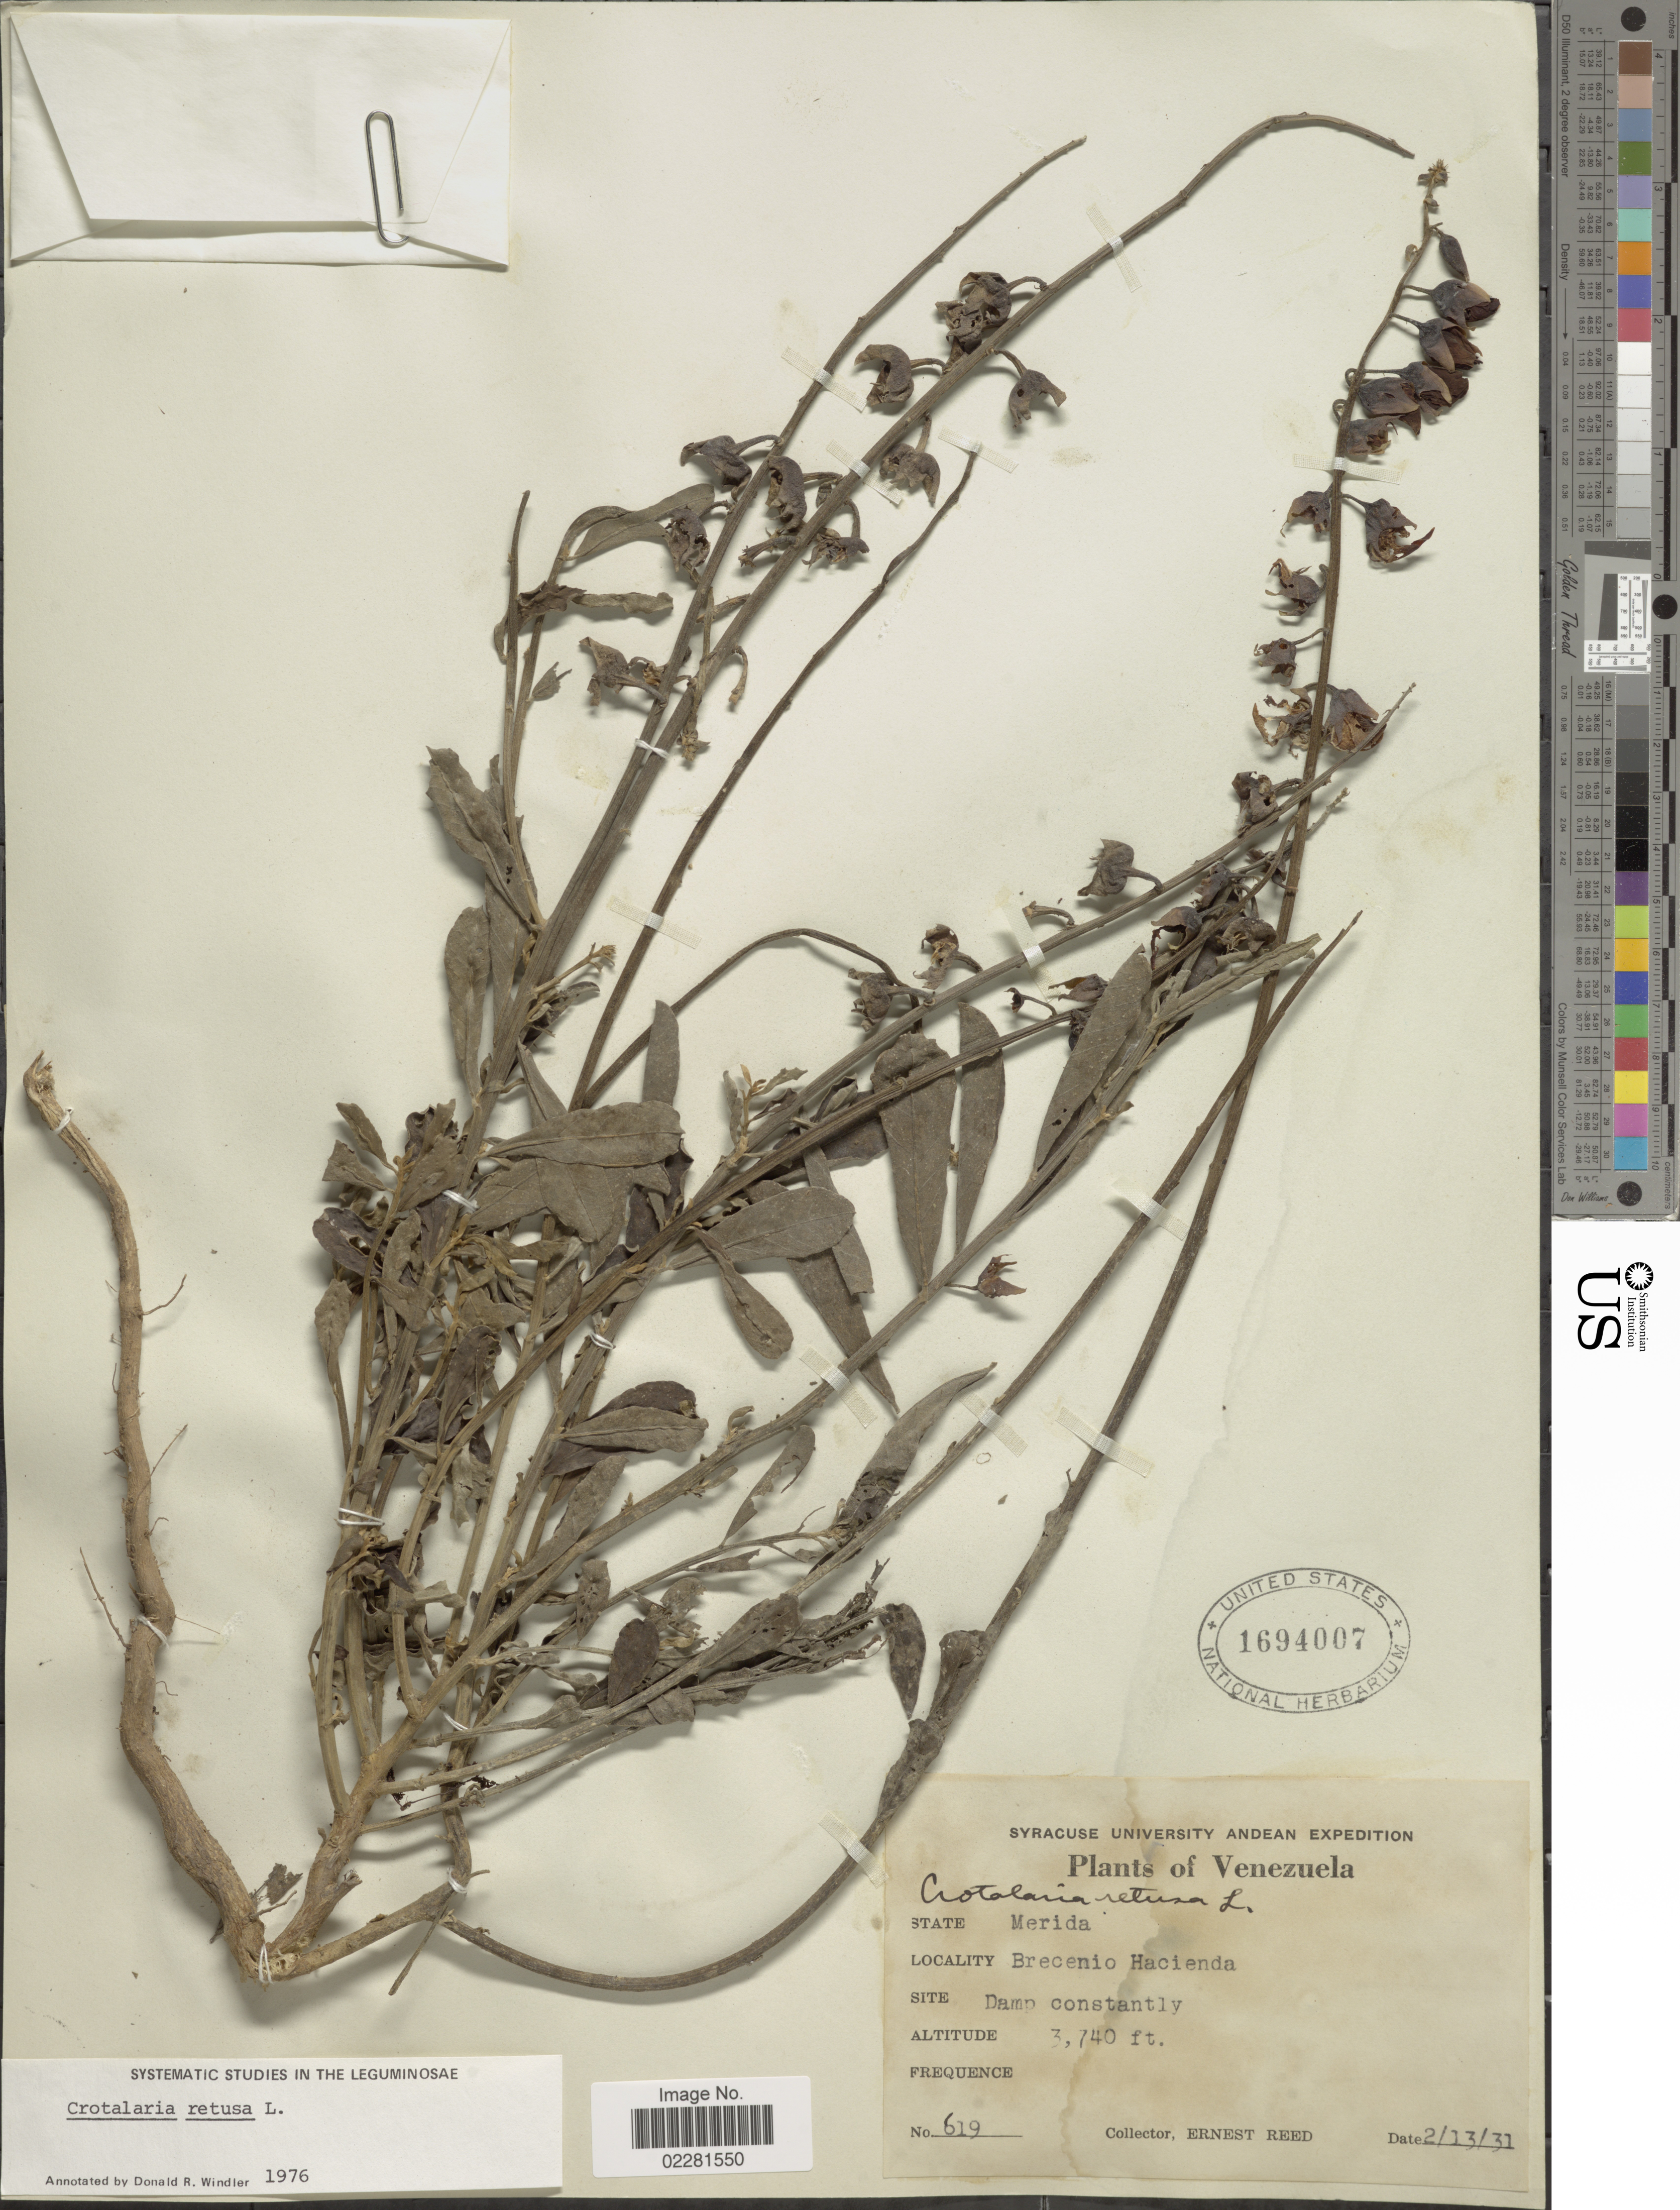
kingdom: Plantae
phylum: Tracheophyta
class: Magnoliopsida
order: Fabales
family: Fabaceae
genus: Crotalaria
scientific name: Crotalaria retusa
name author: L.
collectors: E. Reed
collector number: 619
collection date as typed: Transcribed d/m/y: 13/2/31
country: Venezuela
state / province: Mérida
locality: Brecenio Hacienda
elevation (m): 1140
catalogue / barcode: US 1694007